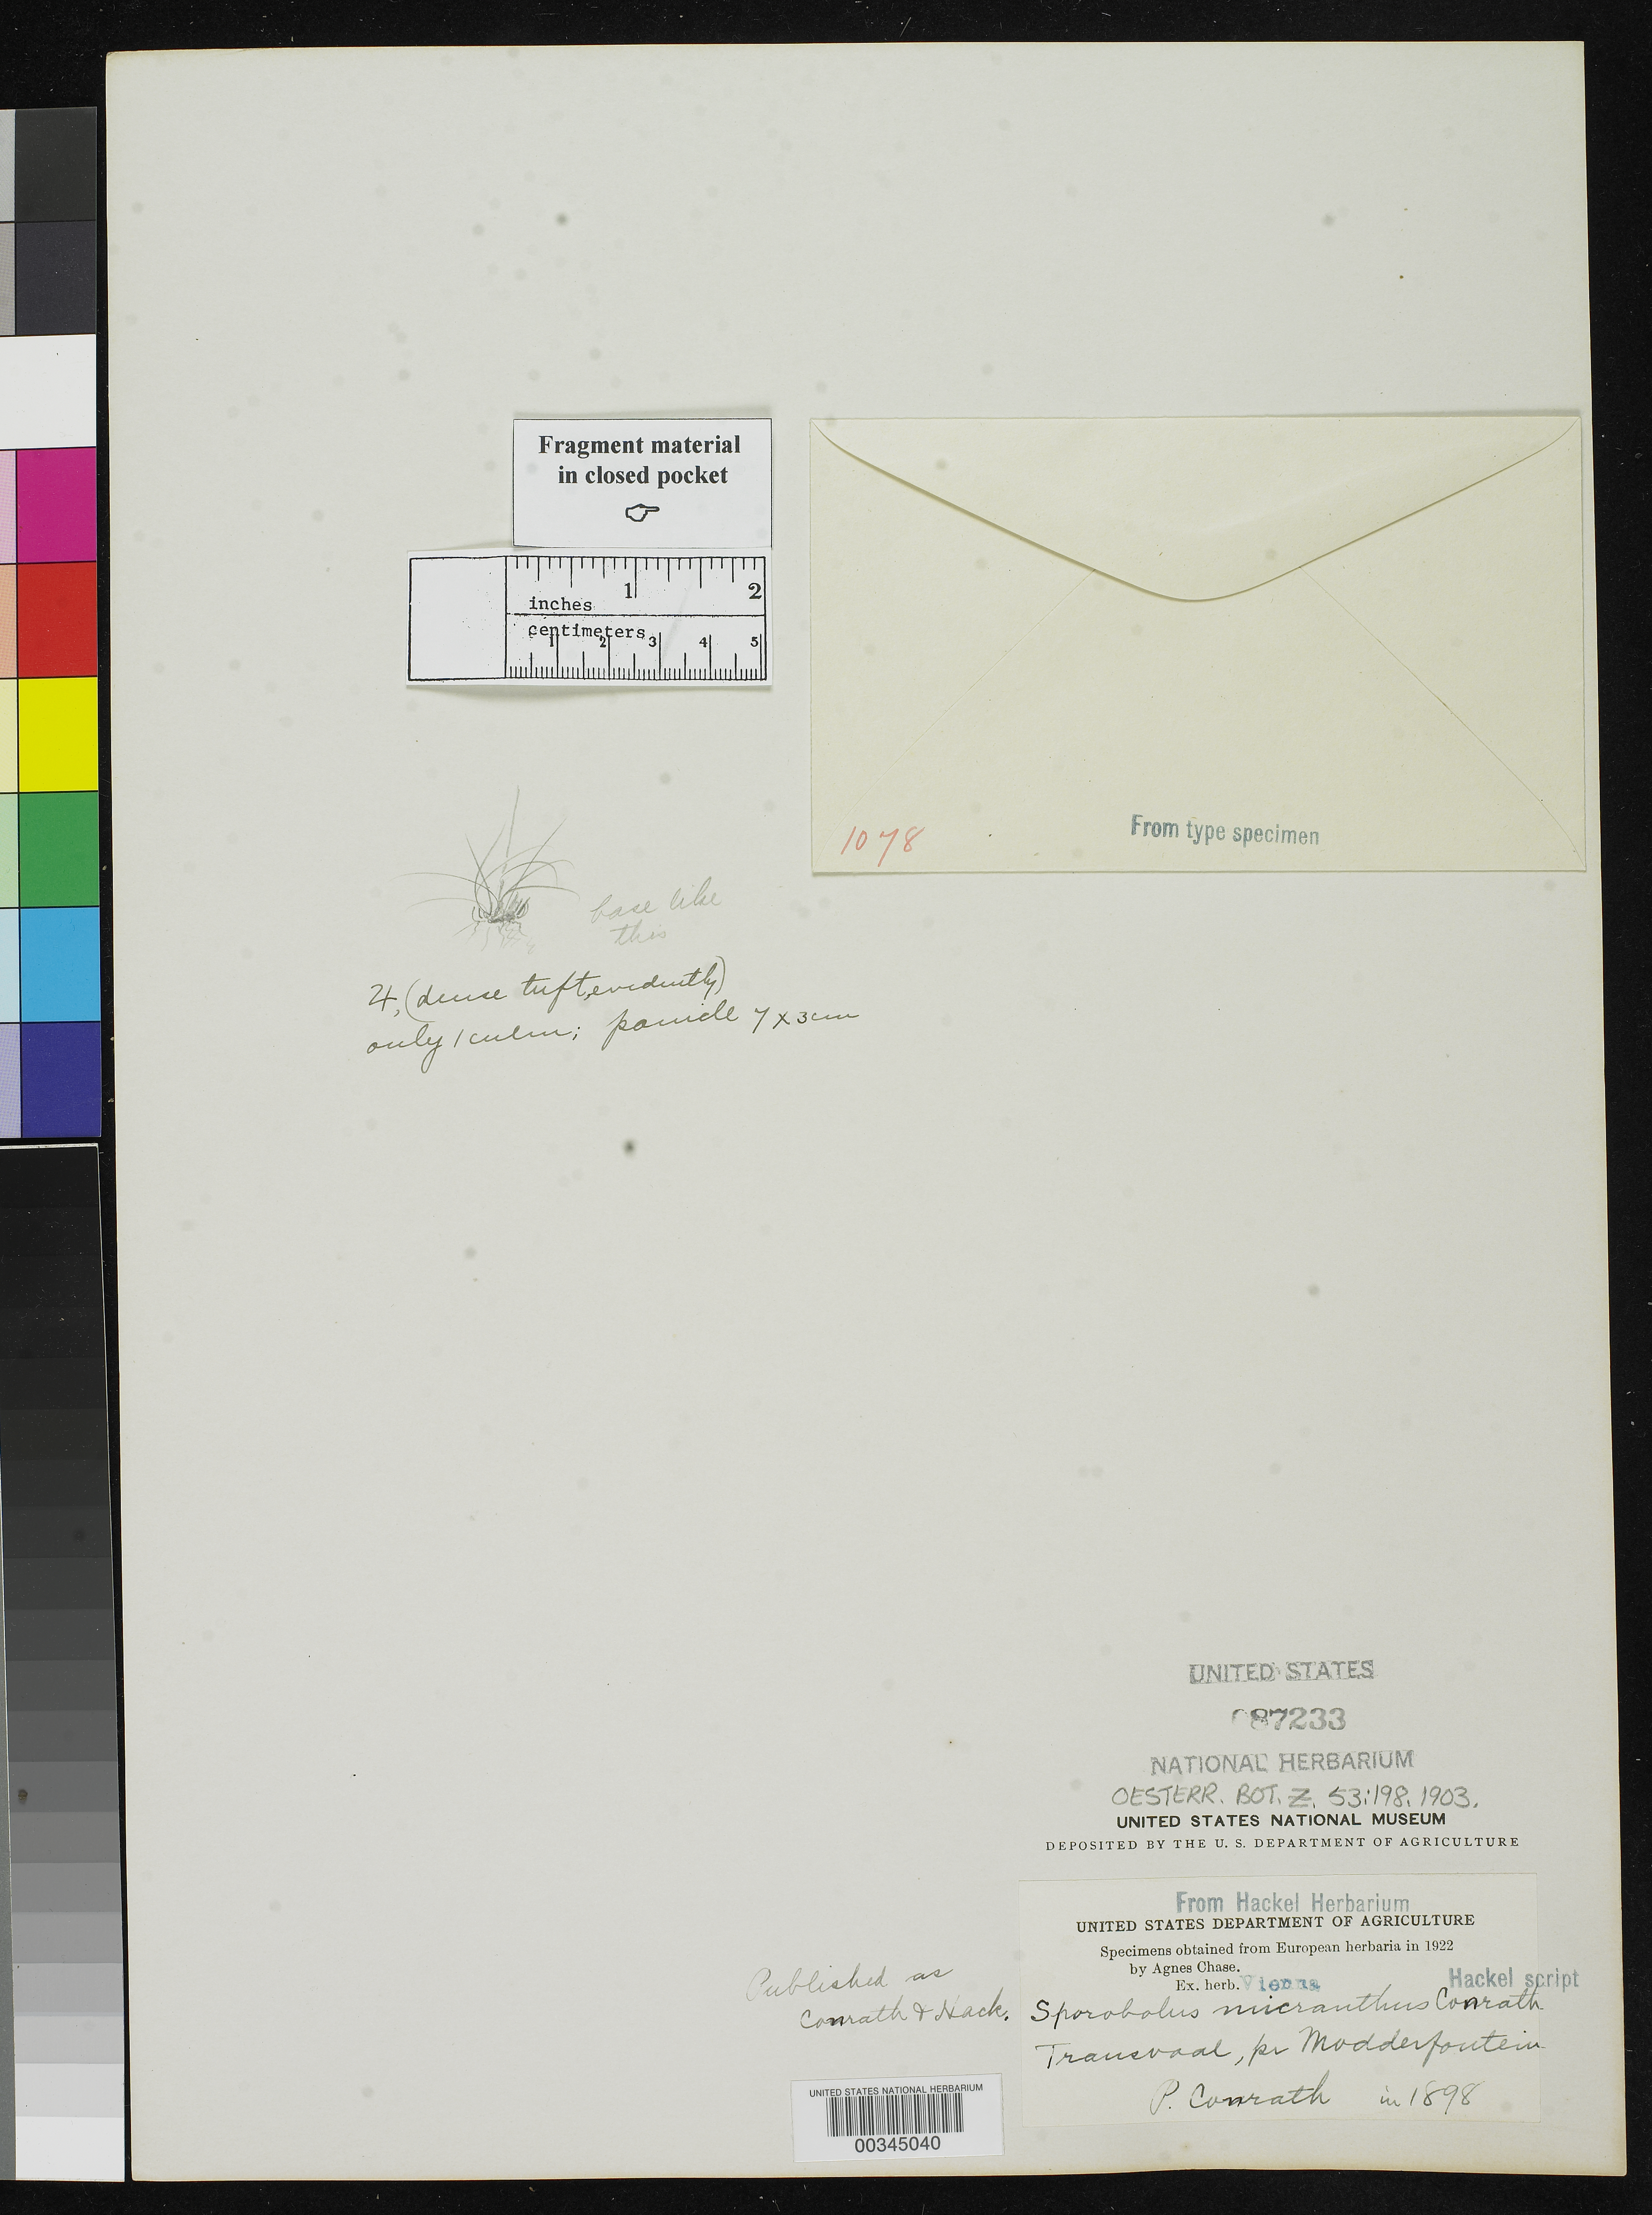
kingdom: Plantae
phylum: Tracheophyta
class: Liliopsida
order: Poales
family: Poaceae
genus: Sporobolus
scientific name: Sporobolus micranthus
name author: Conrath & Hack.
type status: Type Fragment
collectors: P. Conrath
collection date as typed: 1898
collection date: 1898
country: South Africa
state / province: Gauteng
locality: Prope Modderfontein. Transvaal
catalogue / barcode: US 87233